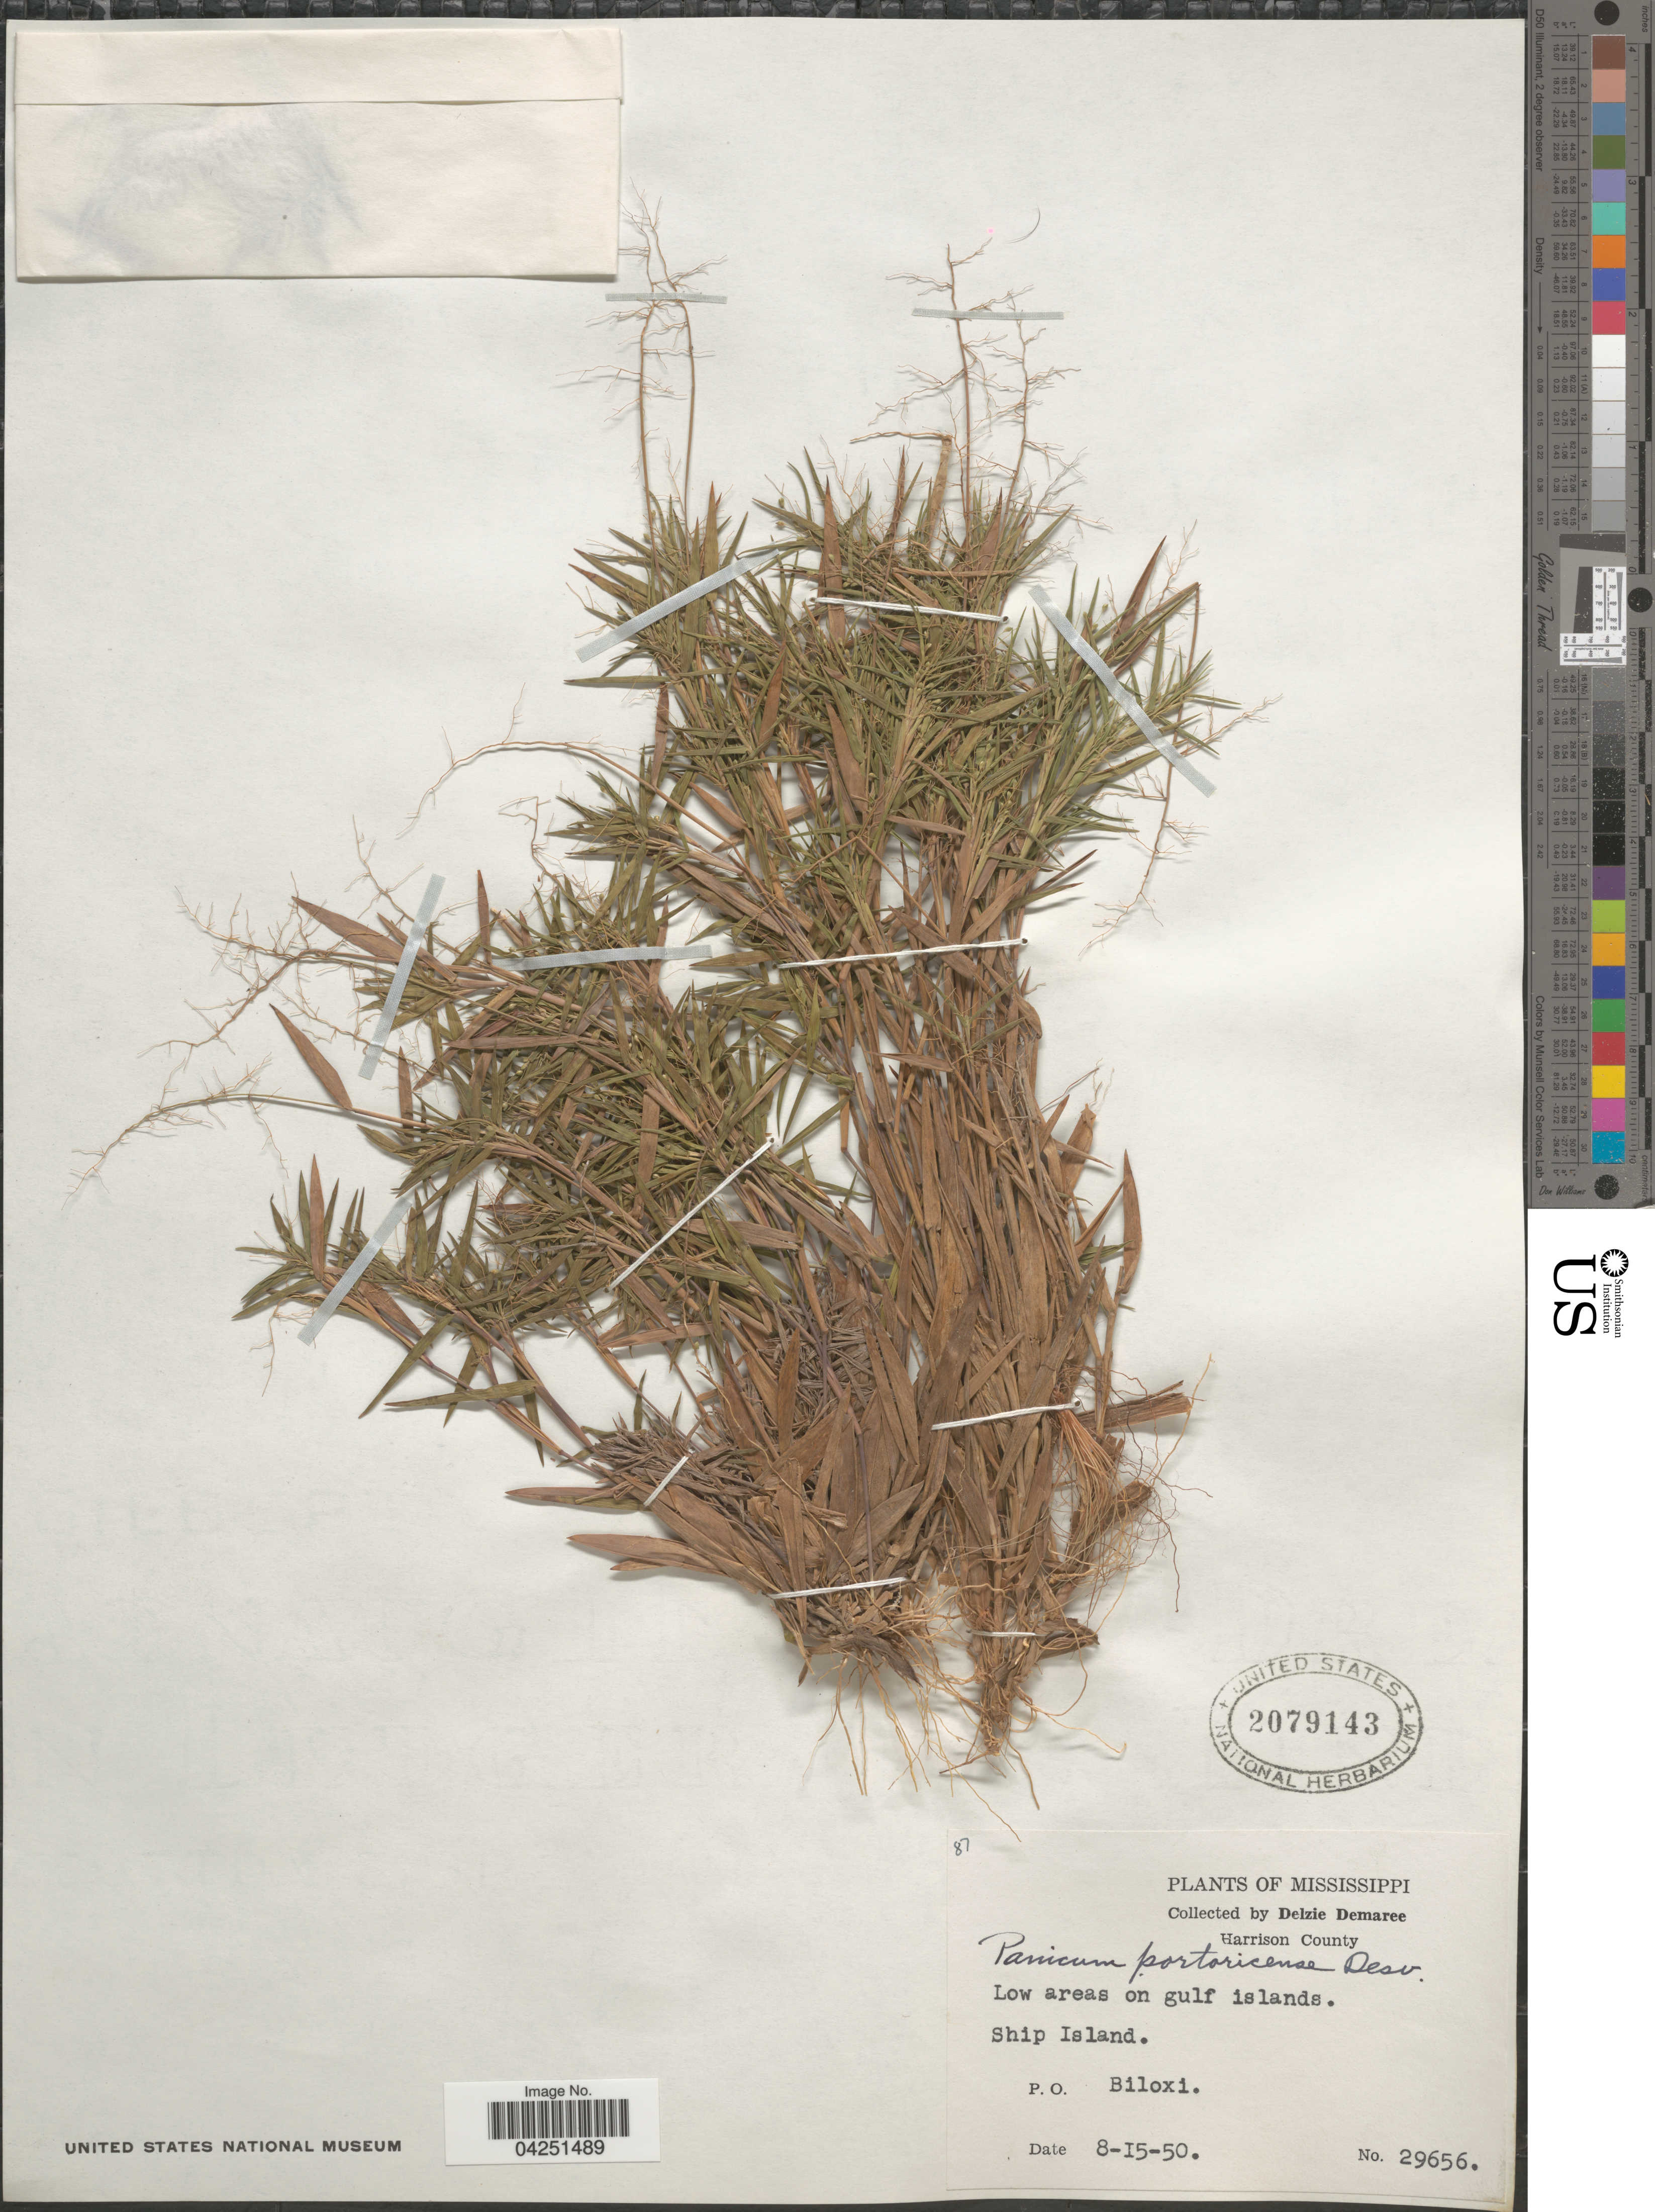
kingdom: Plantae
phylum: Tracheophyta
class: Liliopsida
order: Poales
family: Poaceae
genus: Dichanthelium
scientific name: Dichanthelium acuminatum var. acuminatum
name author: (Sw.) Gould & C.A. Clark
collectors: D. Demaree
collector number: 29656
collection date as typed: Transcribed d/m/y: 15/8/50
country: United States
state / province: Mississippi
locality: Harrison County. Low areas on gulf islands. Ship Island. P.O. Biloxi.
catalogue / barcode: US 2079143